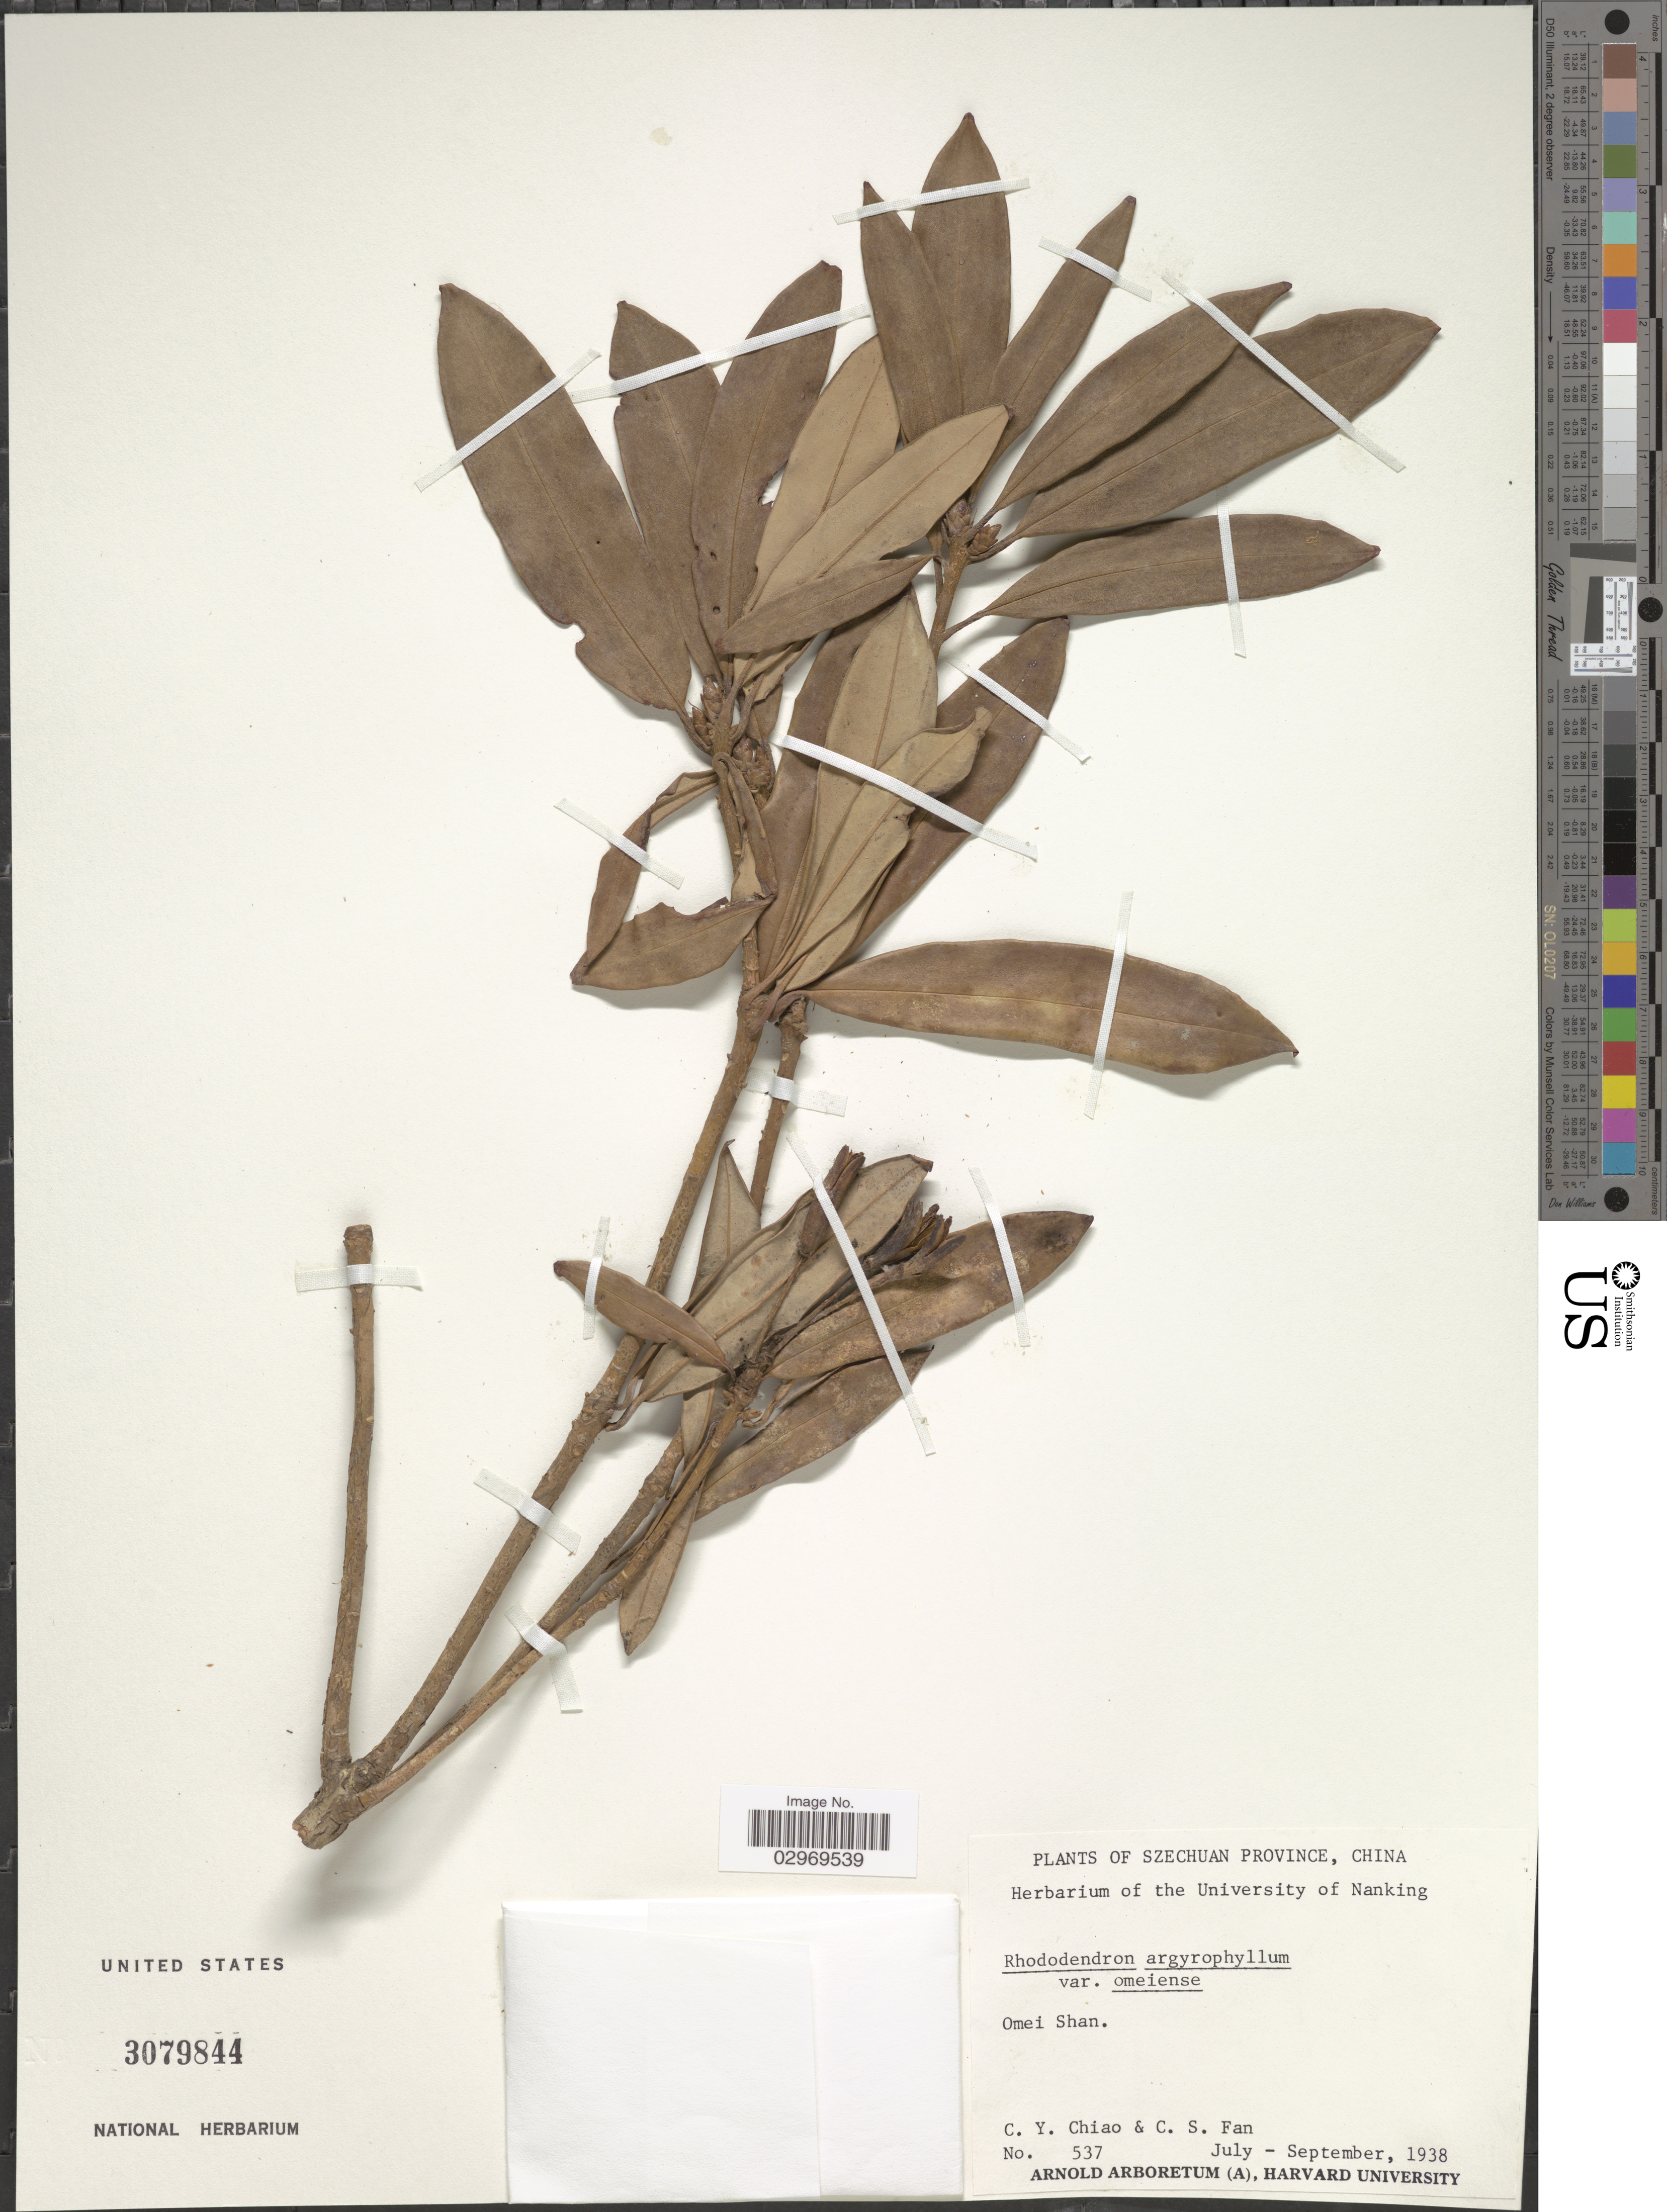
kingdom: Plantae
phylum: Tracheophyta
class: Magnoliopsida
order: Ericales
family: Ericaceae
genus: Rhododendron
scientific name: Rhododendron argyrophyllum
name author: Franch.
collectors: C. Y. Chiao & C. S. Fan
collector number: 537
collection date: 1938-07/1938-09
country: China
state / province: Sichuan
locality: Szechuan Province, Omei Shan.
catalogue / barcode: US 3079844